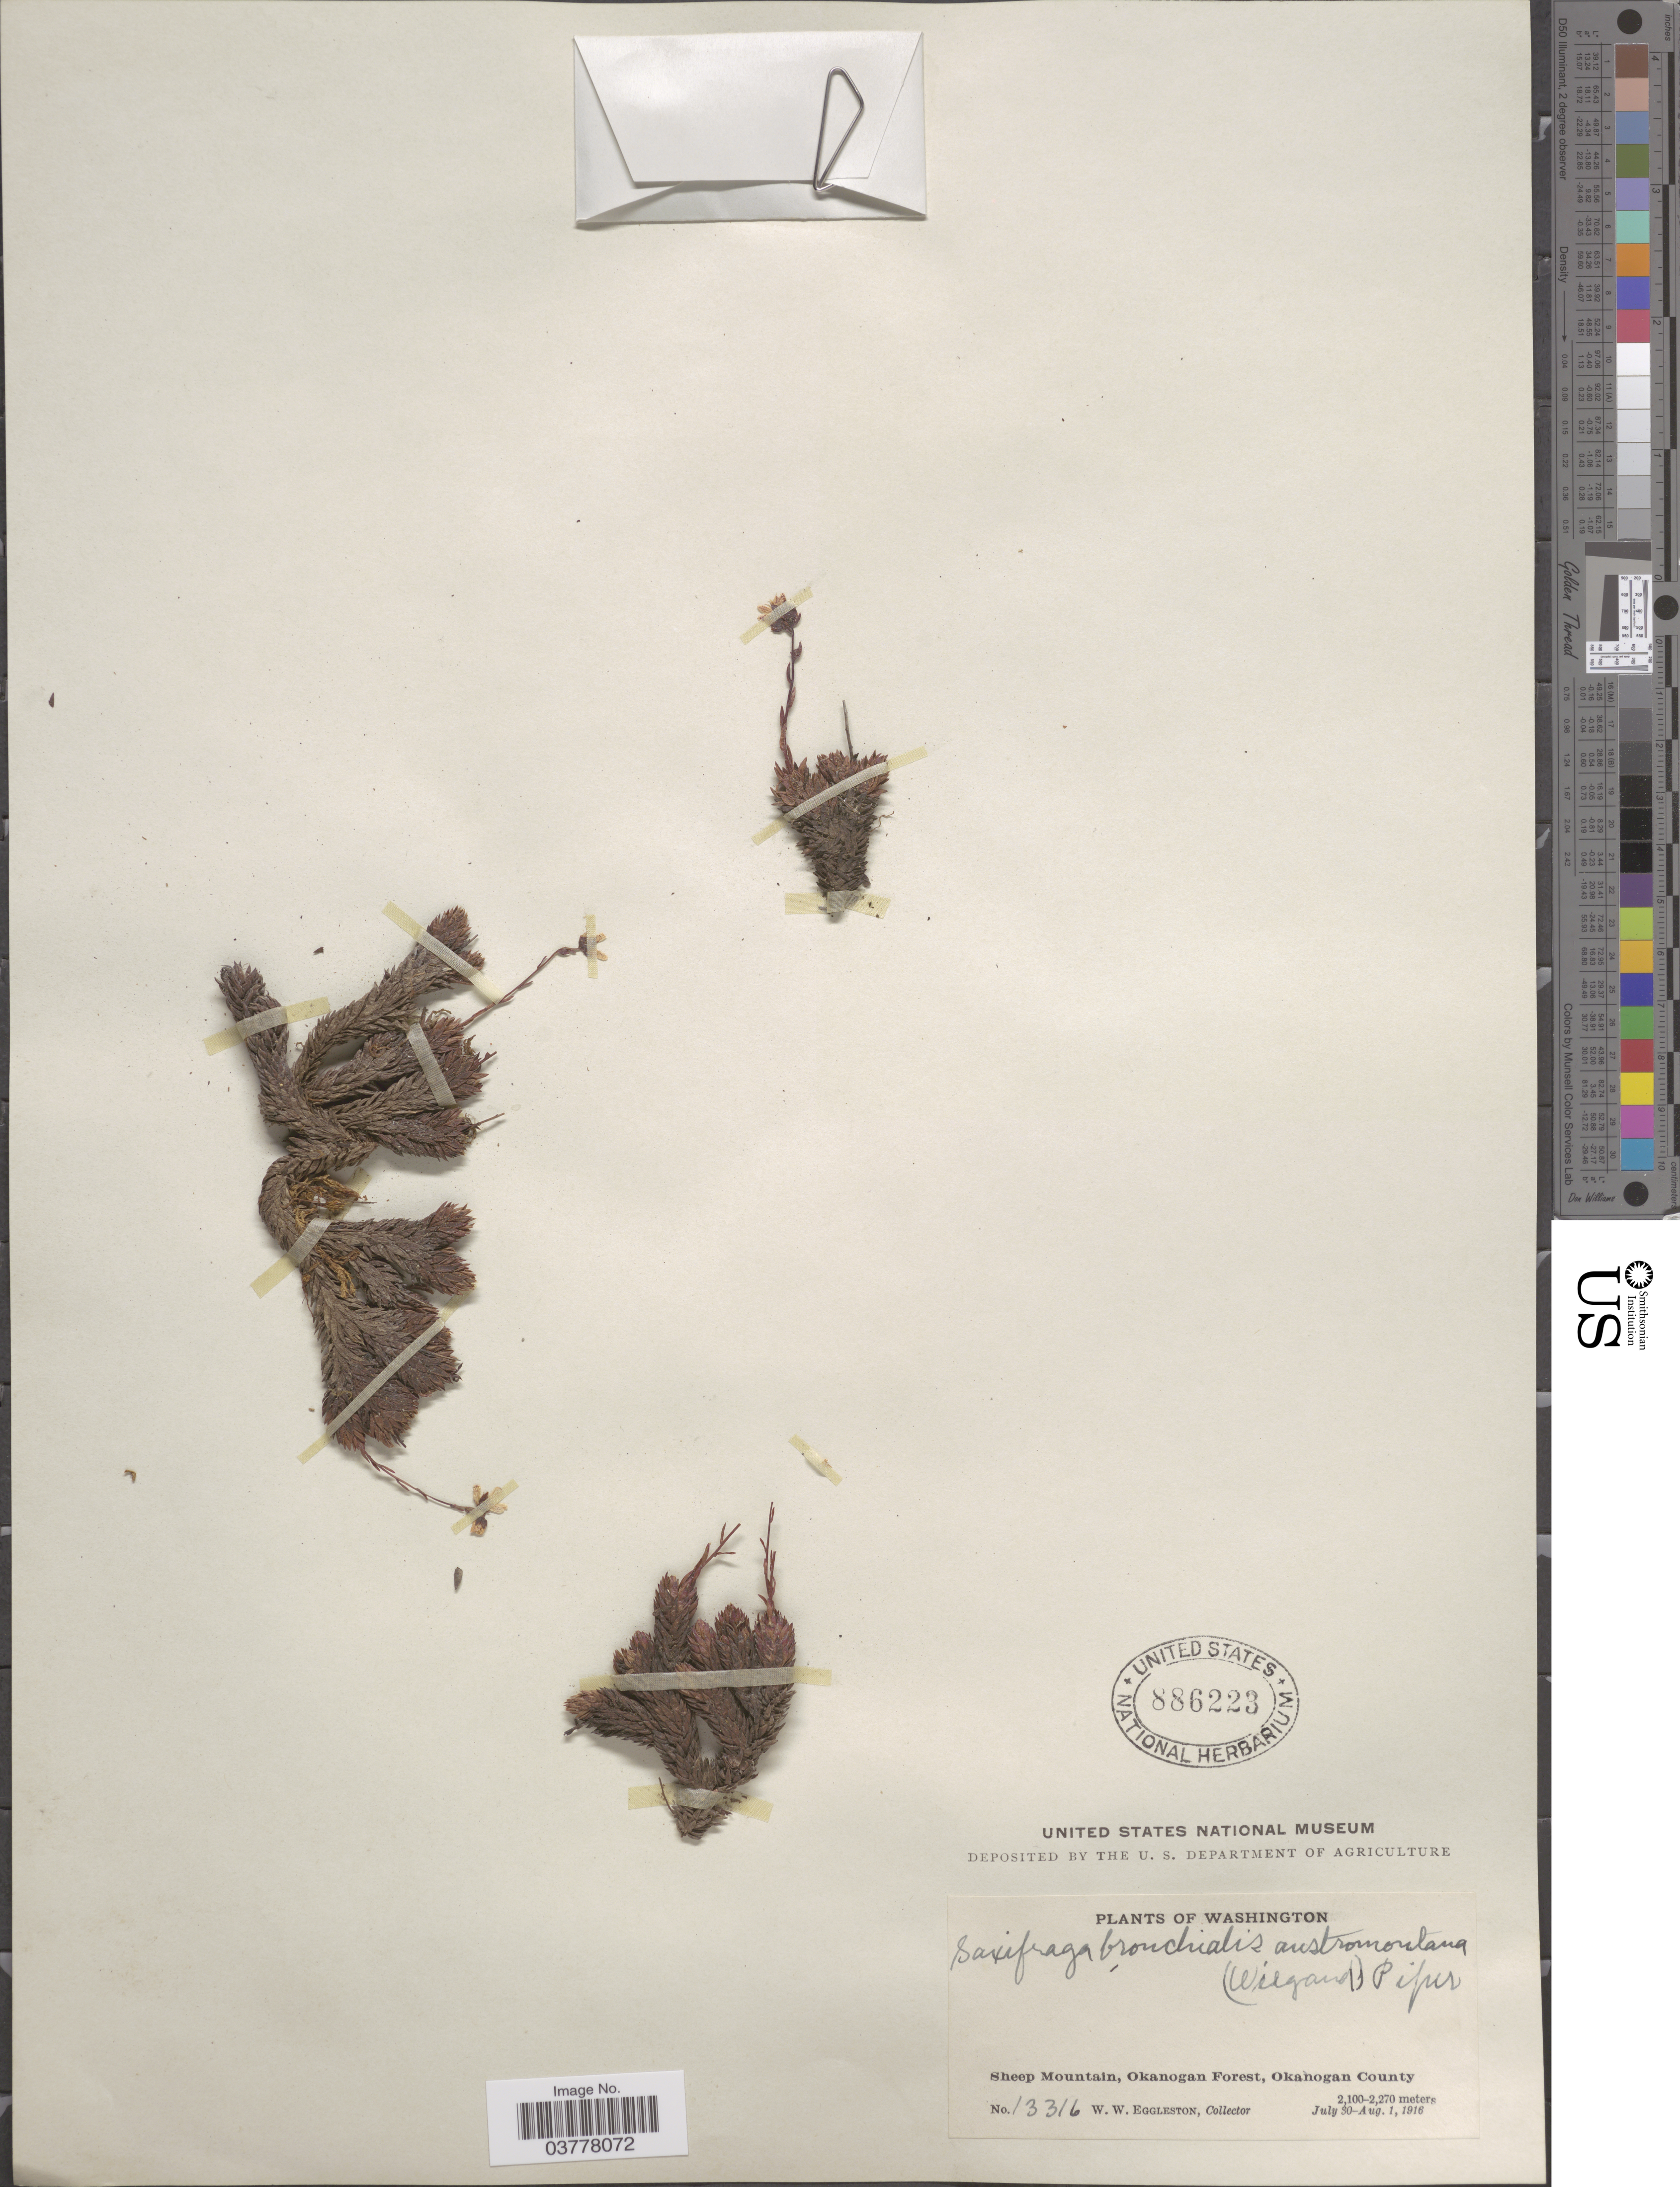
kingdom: Plantae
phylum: Tracheophyta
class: Magnoliopsida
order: Saxifragales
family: Saxifragaceae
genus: Saxifraga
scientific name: Saxifraga bronchialis subsp. austromontana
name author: (Wiegand) Piper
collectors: W. W. Eggleston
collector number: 13316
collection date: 1916-07-30/1916-08-01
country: United States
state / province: Washington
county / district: Okanogan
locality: Sheep Mountain, Okanogan Forest, Okanogan County.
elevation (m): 2100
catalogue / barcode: US 886223